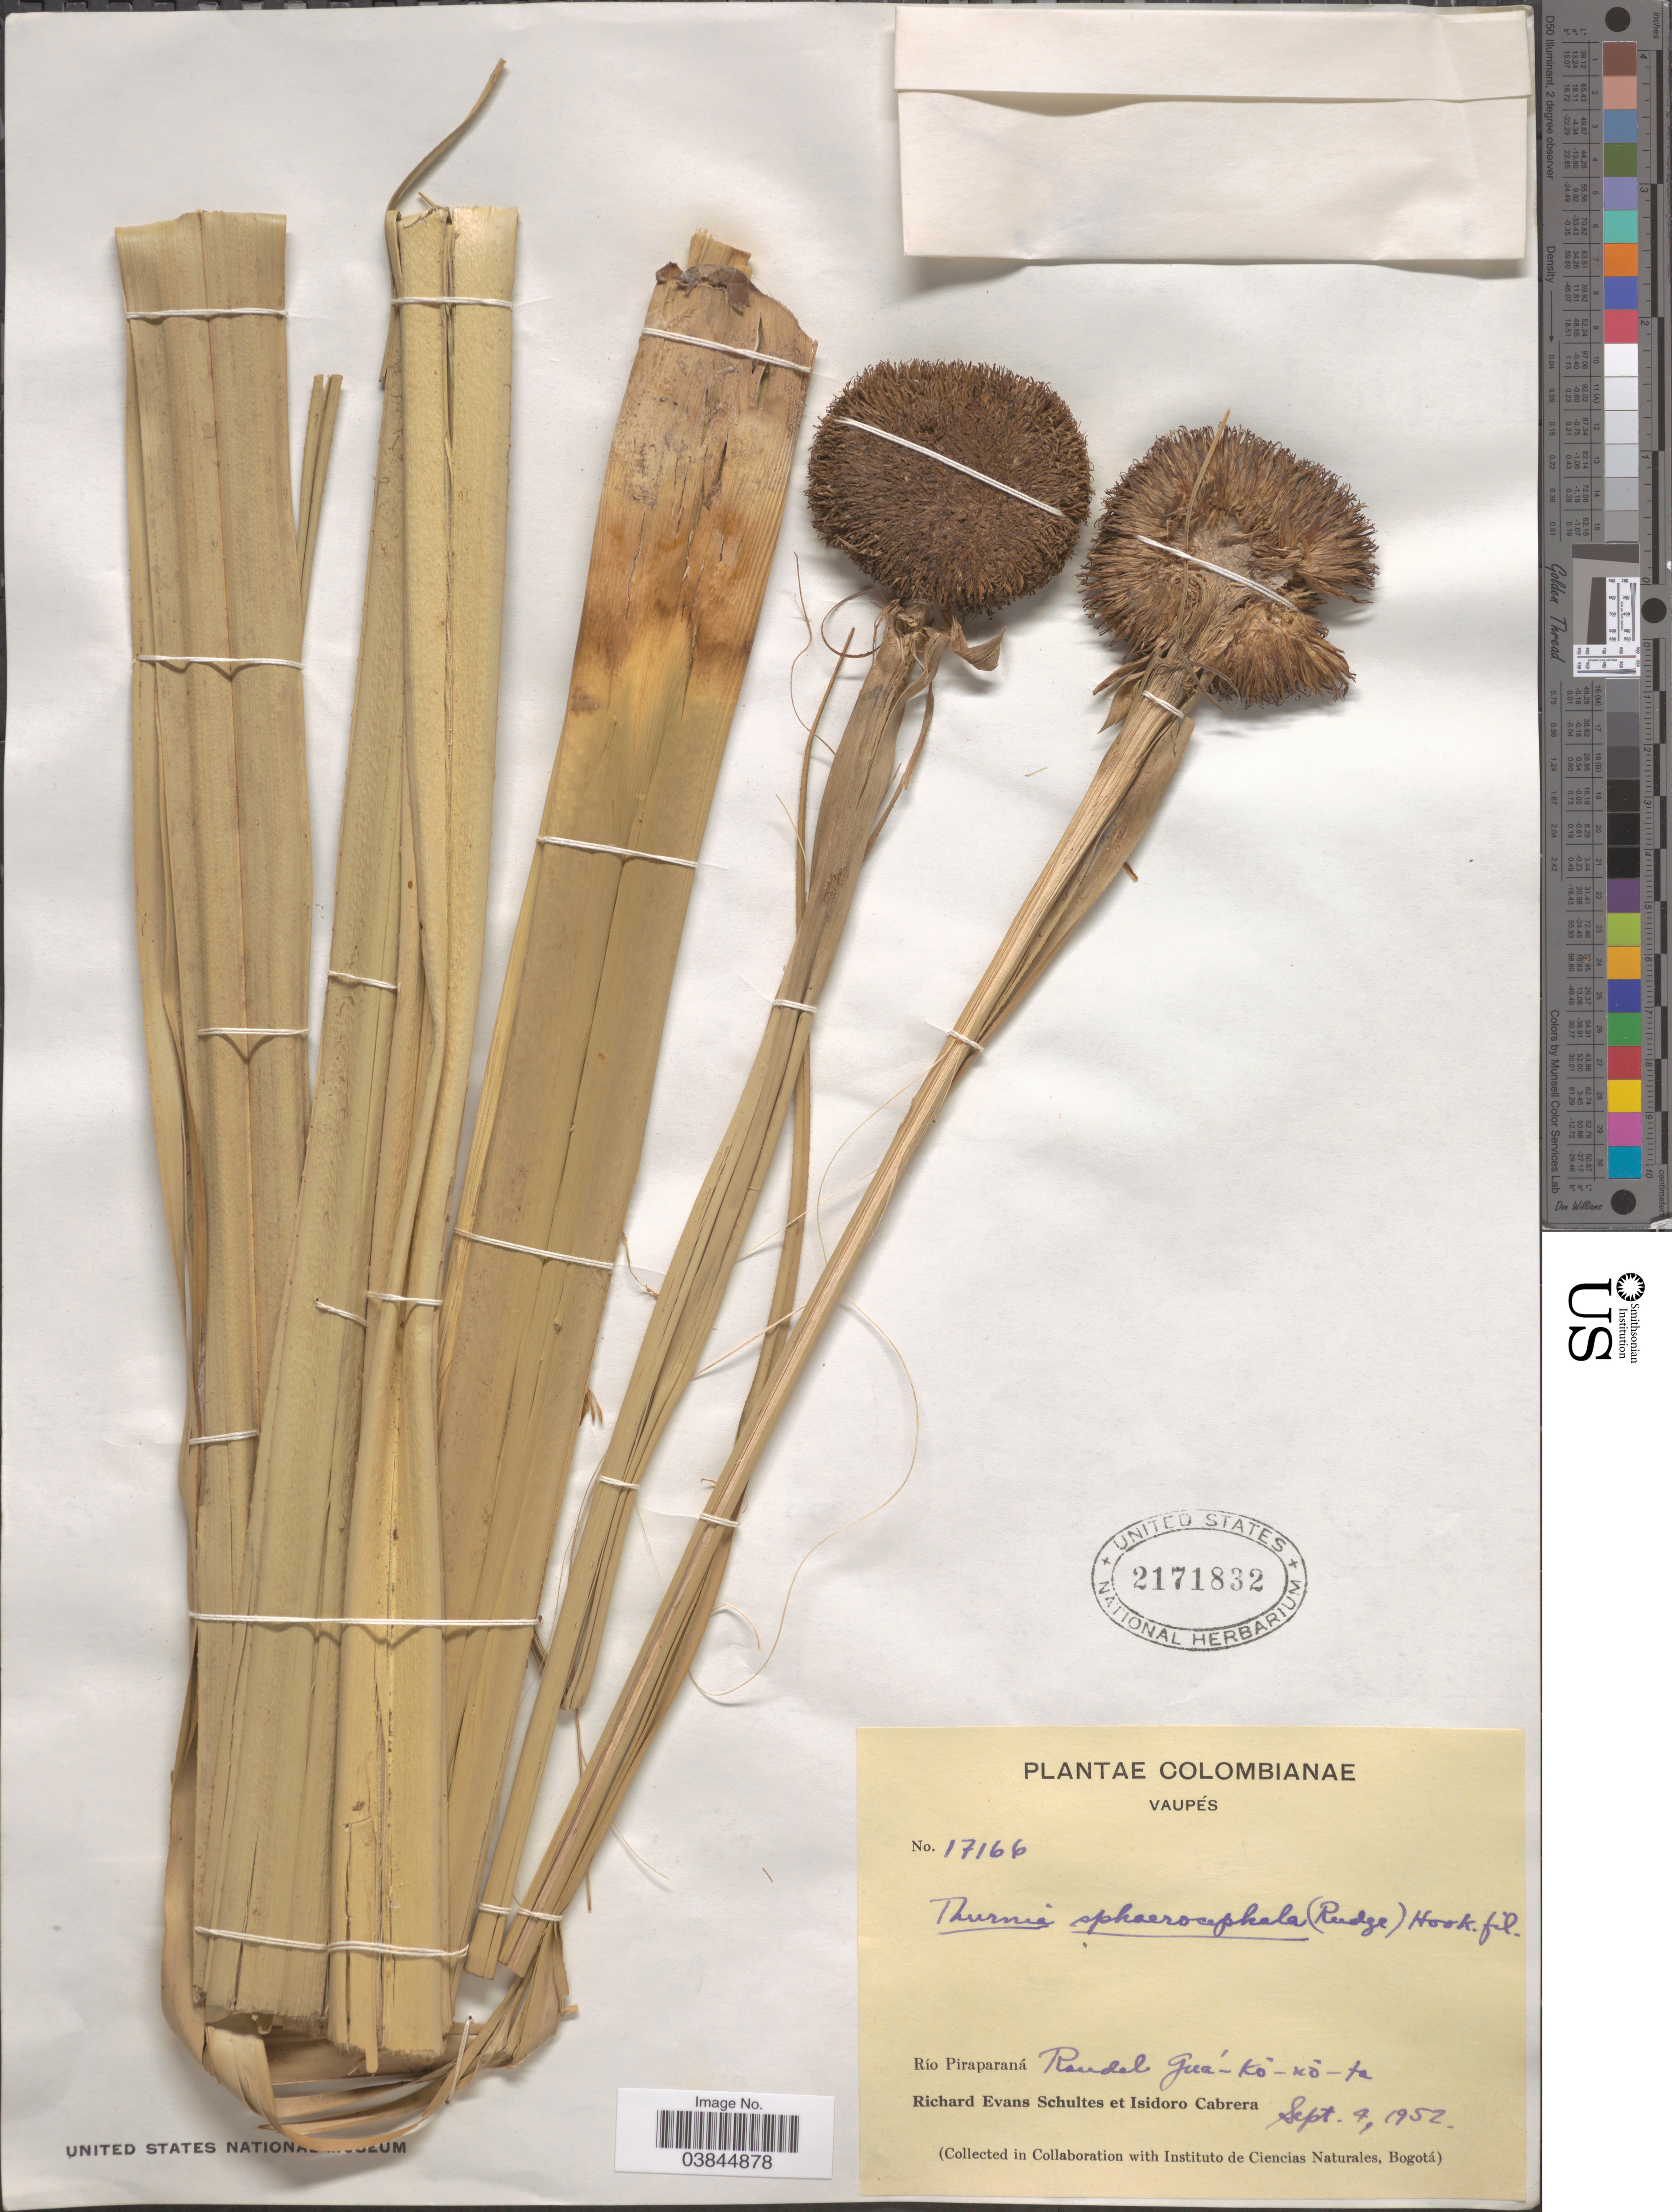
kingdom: Plantae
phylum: Tracheophyta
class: Liliopsida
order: Poales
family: Thurniaceae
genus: Thurnia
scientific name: Thurnia sphaerocephala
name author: (Rudge) Hook. f.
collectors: R. E. Schultes & I. Cabrera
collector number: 17166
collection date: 1952-09-04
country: Colombia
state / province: Vaupés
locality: Río Píraparaná. Raudal Gua'-ko'-no'-ta. [interpreted]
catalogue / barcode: US 2171832